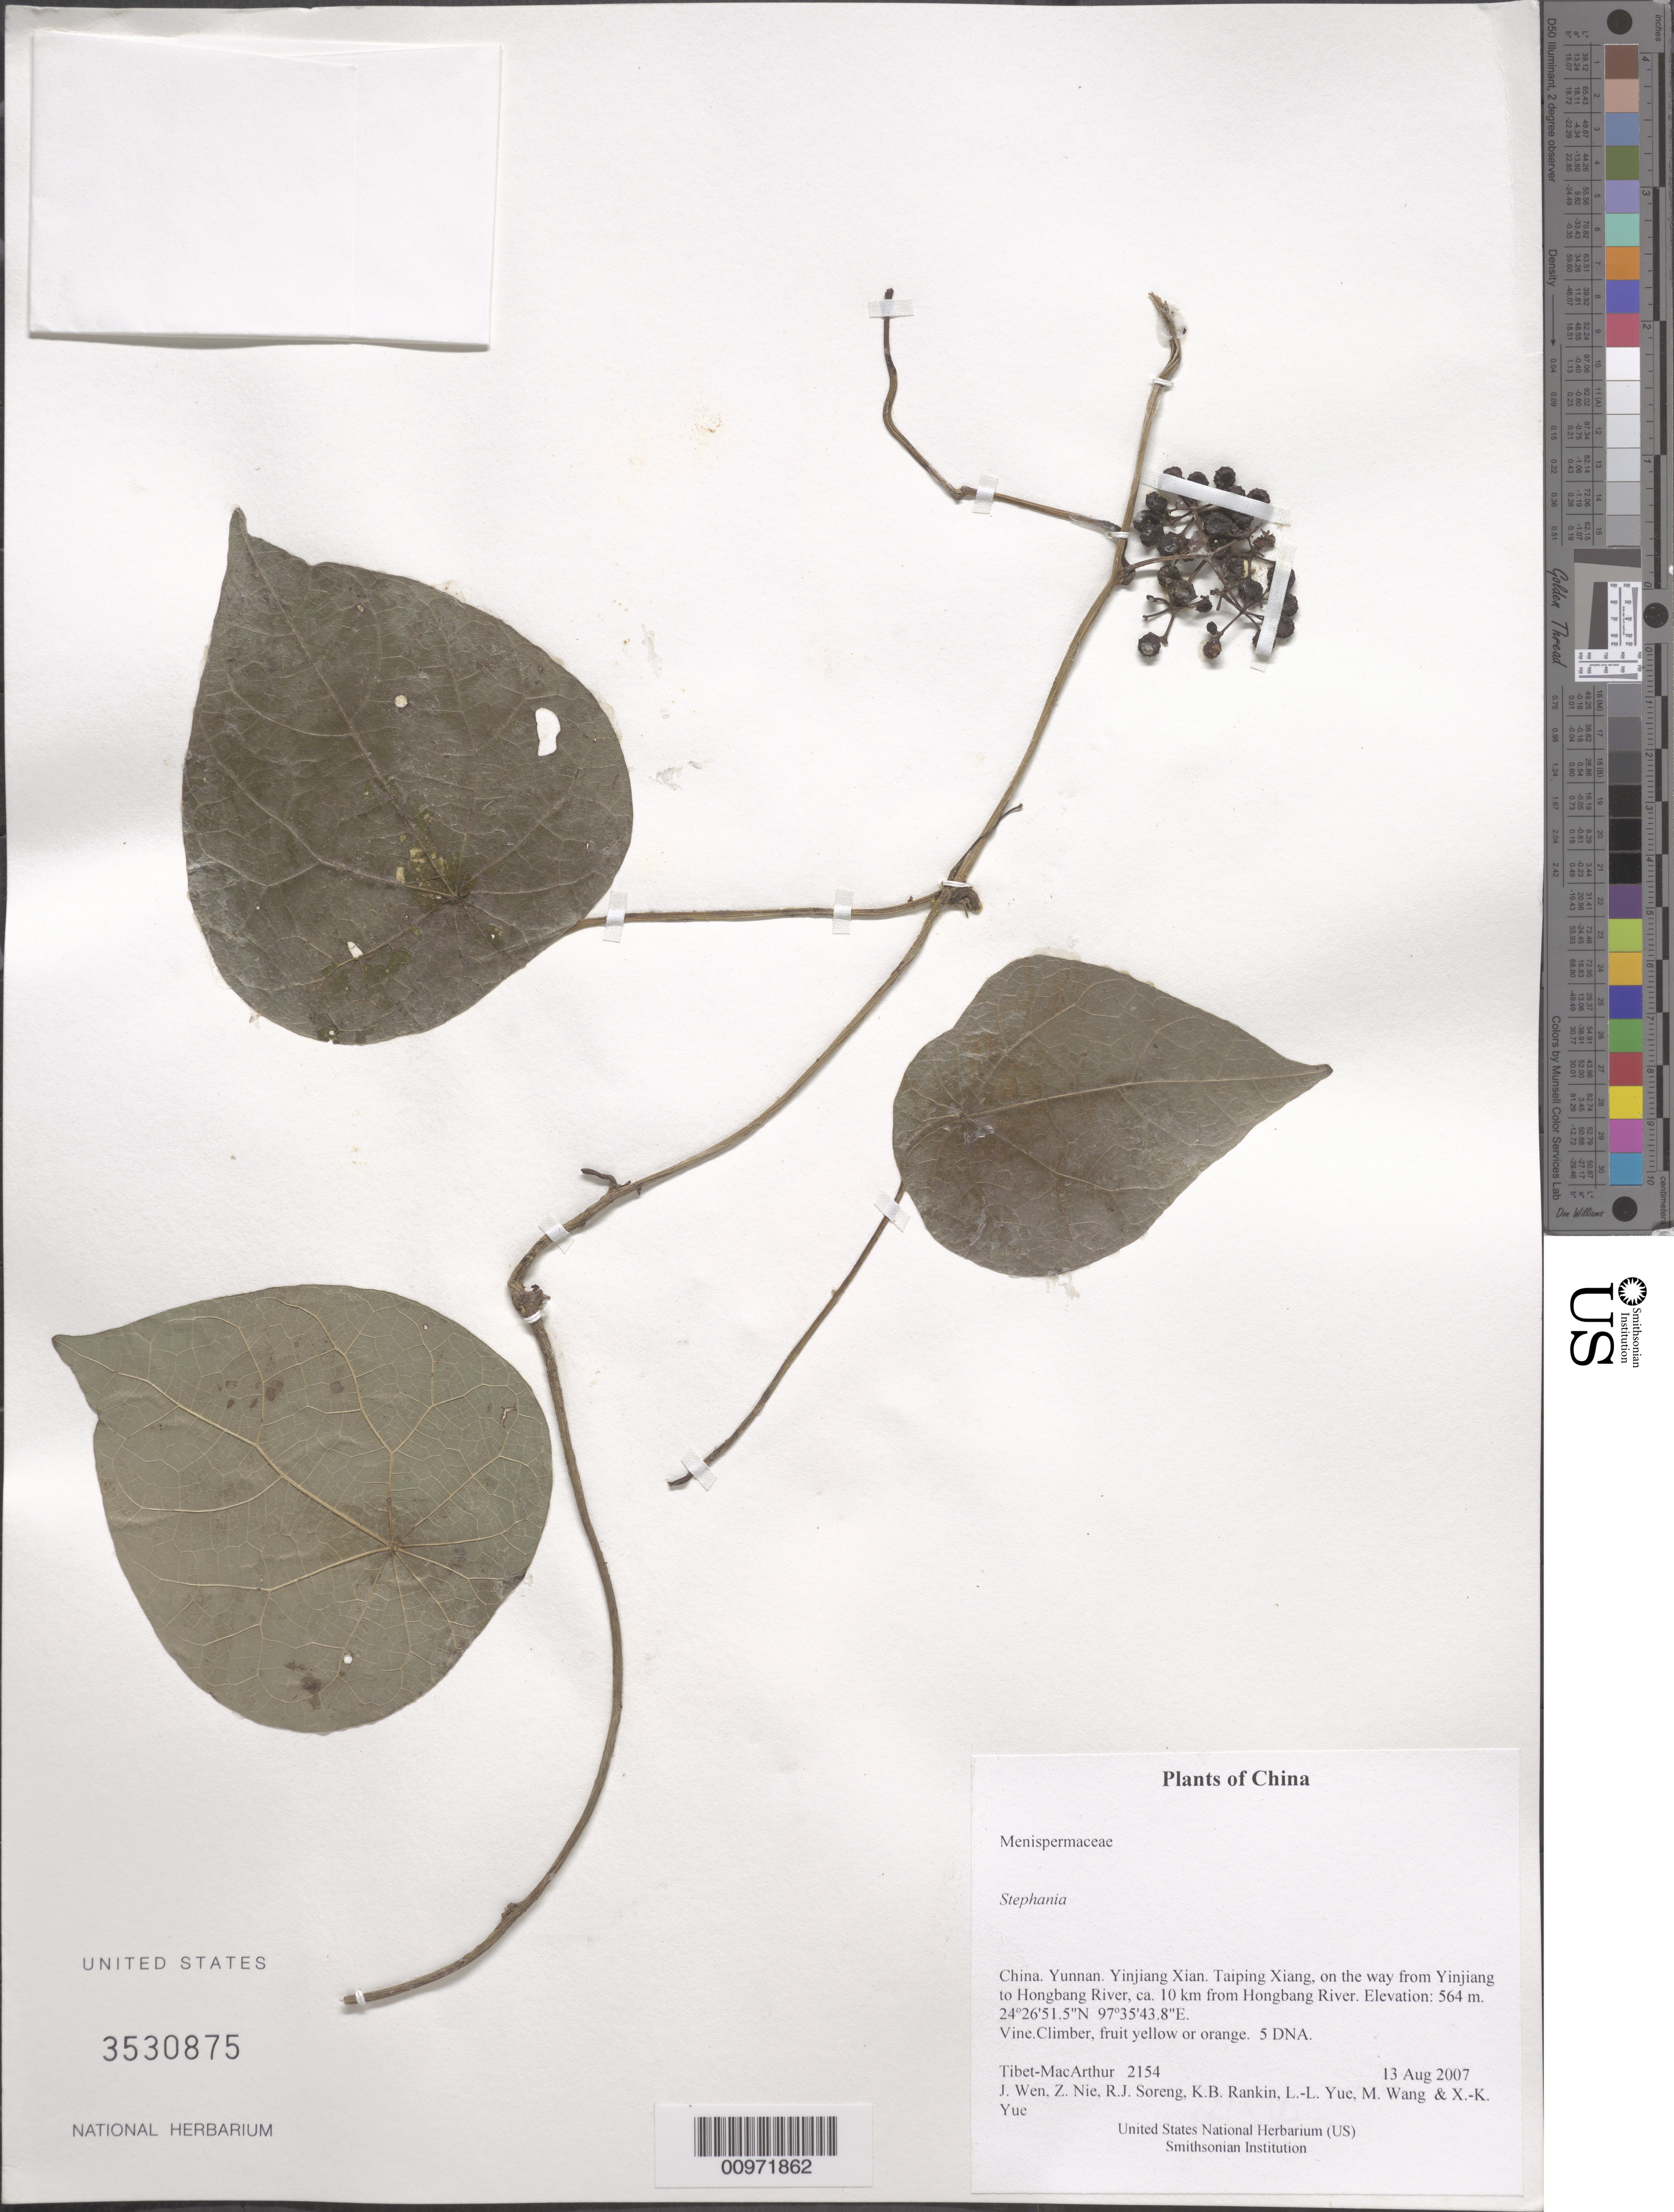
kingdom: Plantae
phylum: Tracheophyta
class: Magnoliopsida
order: Ranunculales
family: Menispermaceae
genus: Stephania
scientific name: Stephania sp.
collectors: Tibet-MacArthur, J. Wen, Z. Nie, R. J. Soreng, K. Rankin, L. Yue, M. Wang & X. Yue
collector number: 2154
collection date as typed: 13 Aug 2007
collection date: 2007-08-13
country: China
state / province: Yunnan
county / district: Yinjiang Xian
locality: Taiping Xiang, on the way from Yinjiang to Hongbang River, ca. 10 km from Hongbang River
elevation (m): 564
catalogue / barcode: US 3530875